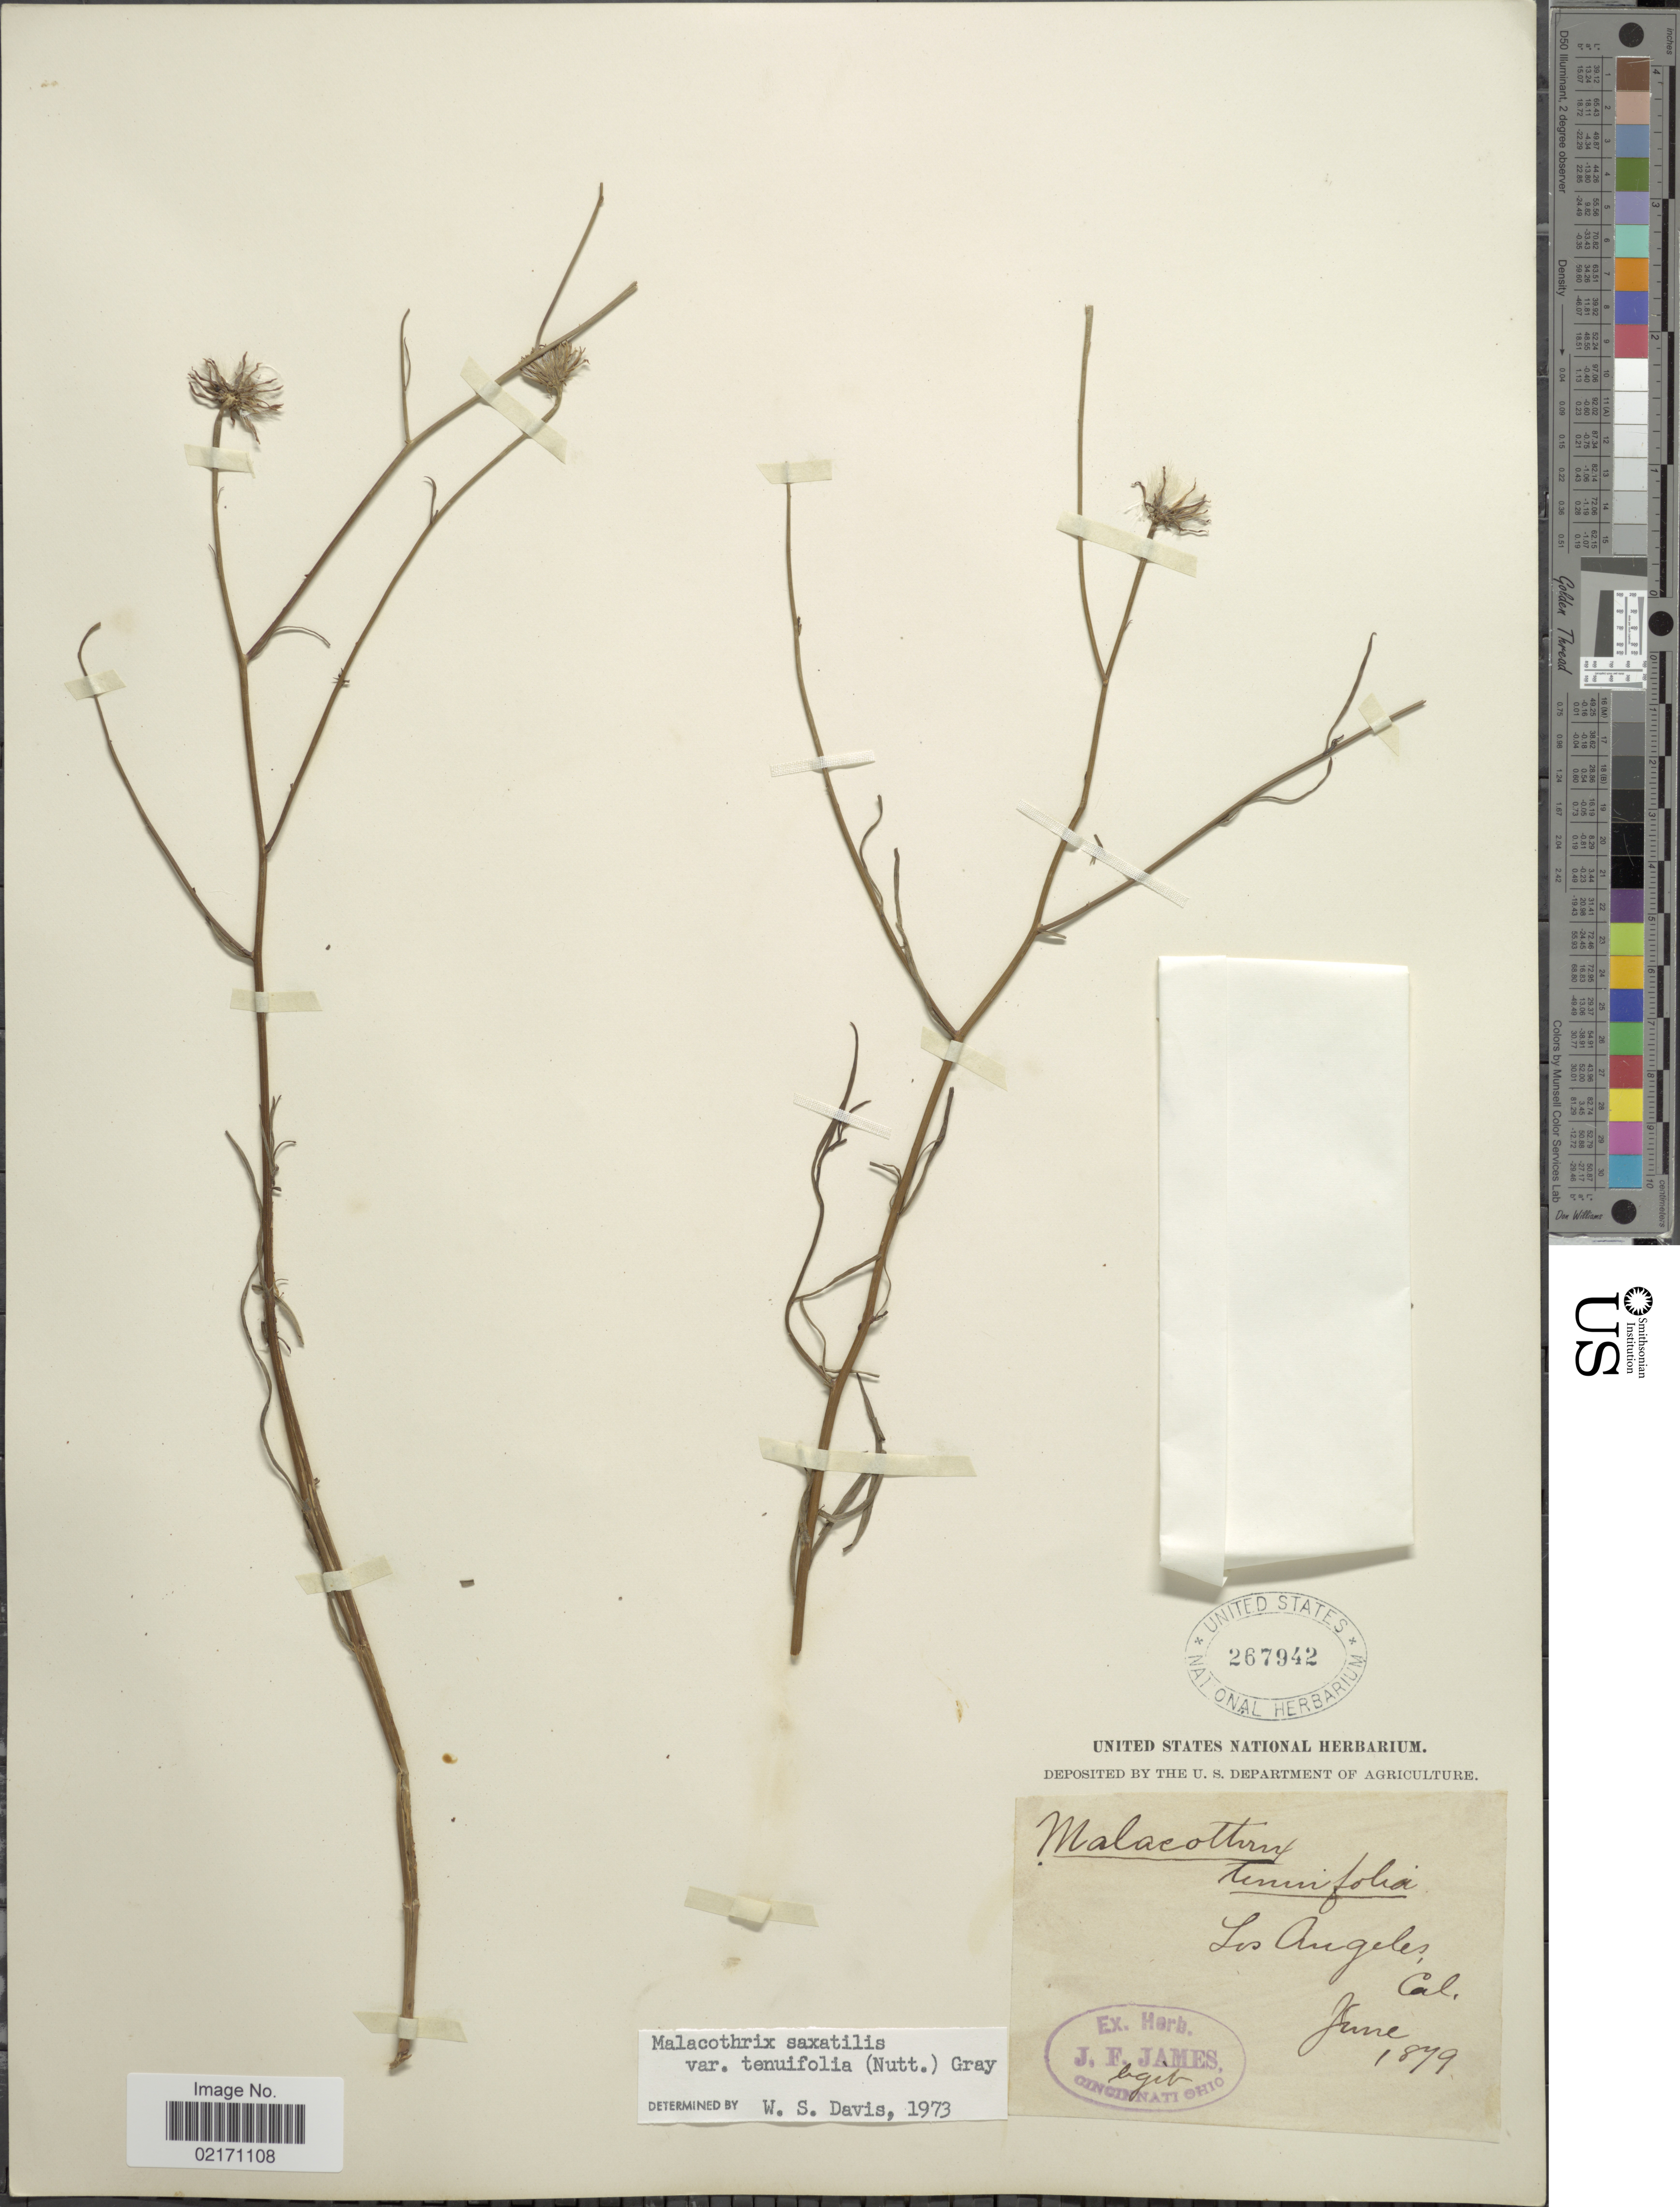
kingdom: Plantae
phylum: Tracheophyta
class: Magnoliopsida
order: Asterales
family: Asteraceae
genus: Malacothrix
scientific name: Malacothrix saxatilis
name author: Torr. & A. Gray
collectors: J. James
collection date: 1879-06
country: United States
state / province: California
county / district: Los Angeles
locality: Los Angeles, Cal.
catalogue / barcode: US 267942